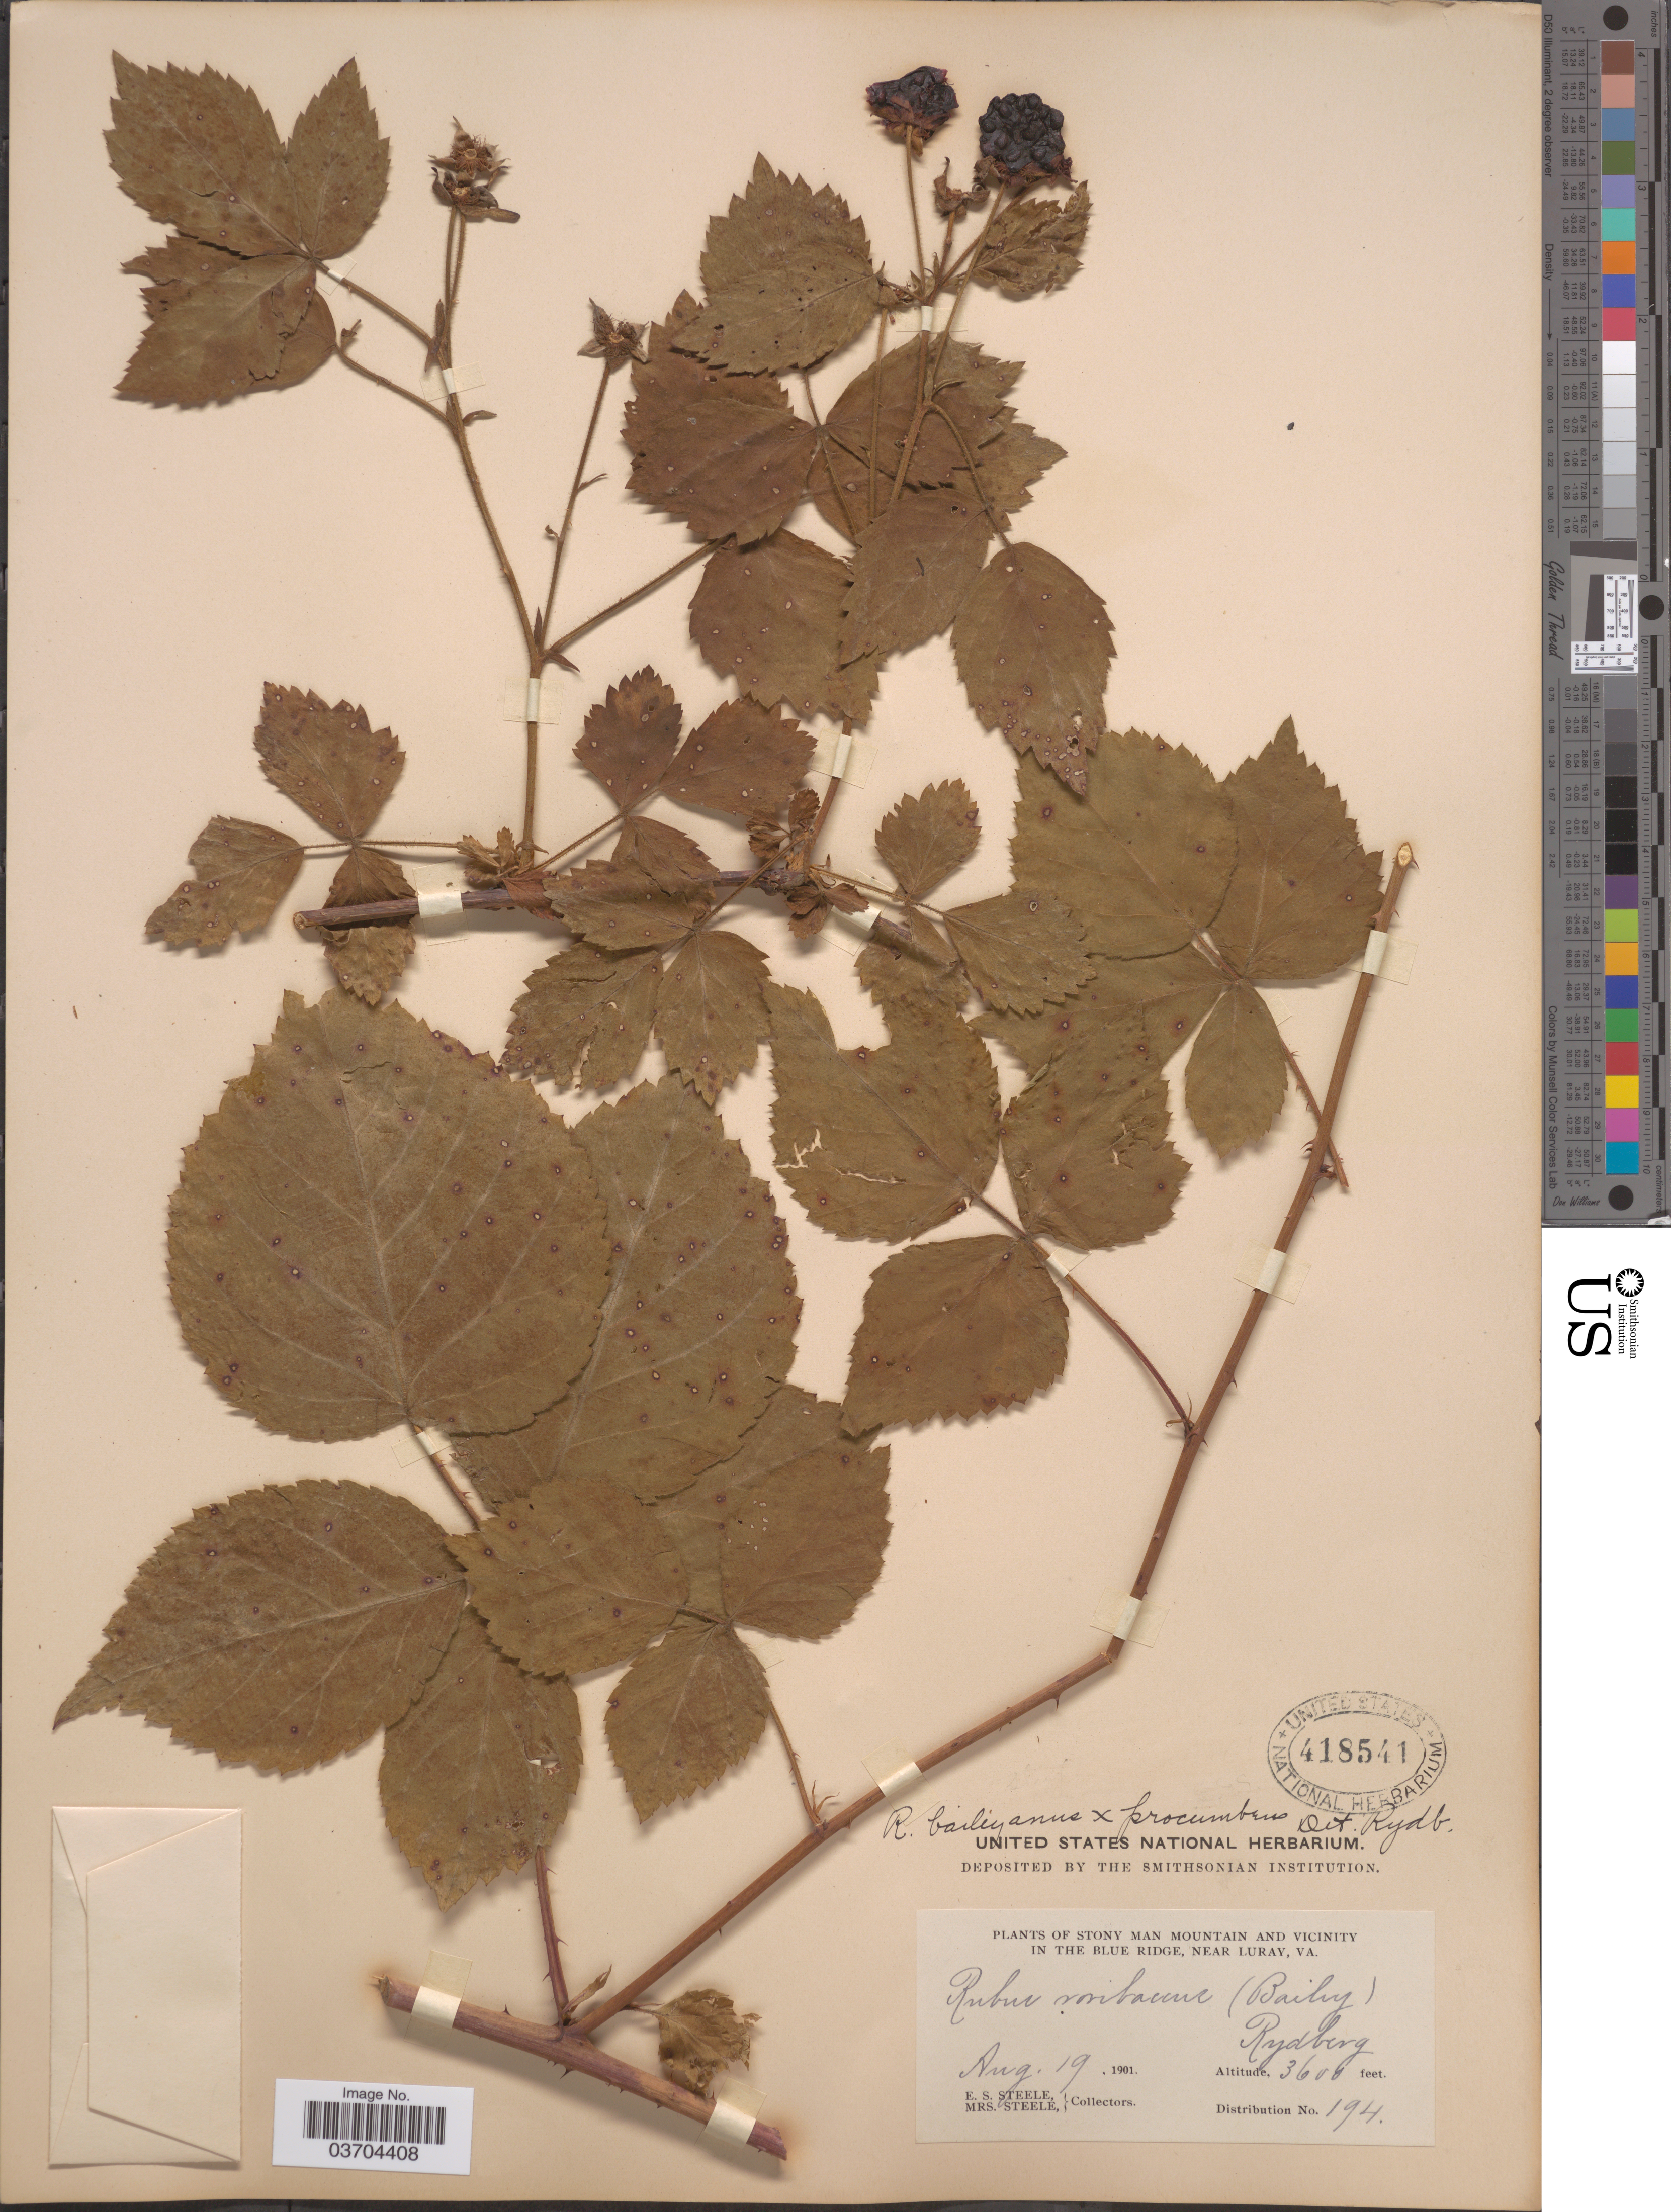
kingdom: Plantae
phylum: Tracheophyta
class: Magnoliopsida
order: Rosales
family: Rosaceae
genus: Rubus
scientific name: Rubus baileyanus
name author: Britton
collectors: E. Steele & Mrs. E. S. Steele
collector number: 194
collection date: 1901-08-19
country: United States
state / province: Virginia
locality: Stony Man Mountain and Vicinity in the Blue Ridge, near Luray.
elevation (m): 1097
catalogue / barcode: US 418541